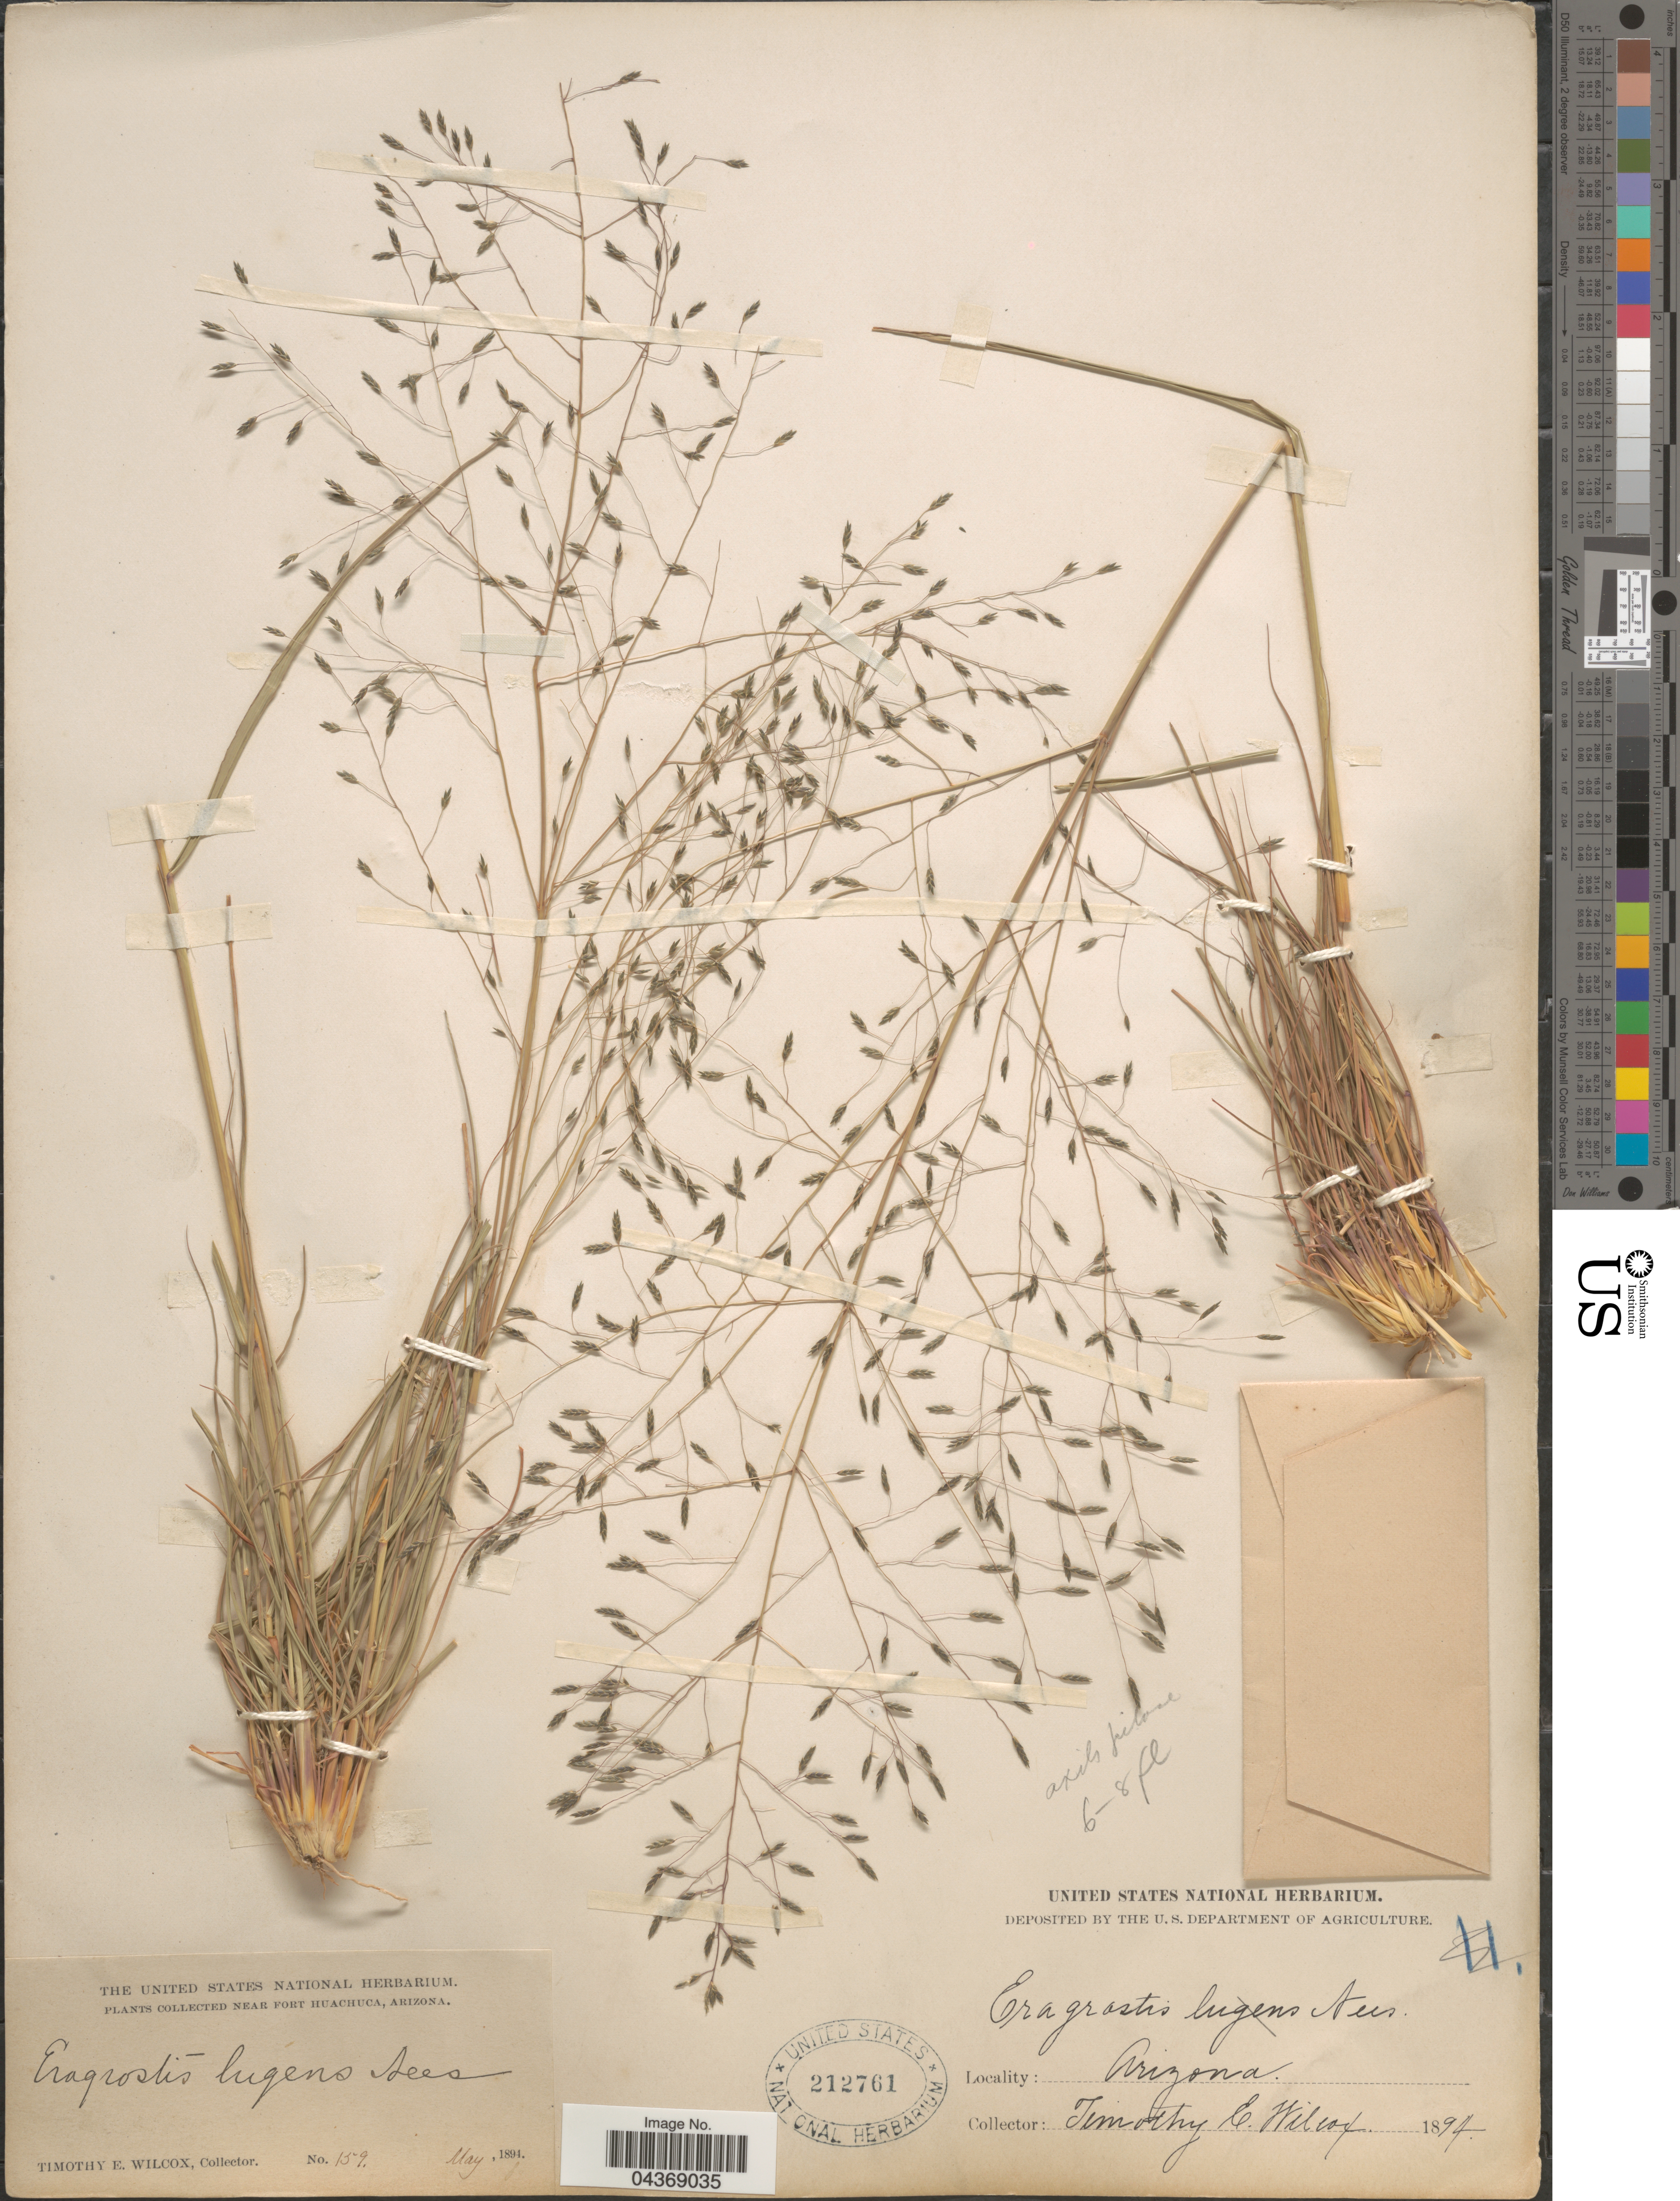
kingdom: Plantae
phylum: Tracheophyta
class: Liliopsida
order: Poales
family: Poaceae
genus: Eragrostis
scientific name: Eragrostis intermedia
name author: Hitchc.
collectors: T. E. Wilcox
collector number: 159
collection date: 1894-05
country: United States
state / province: Arizona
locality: Near Fort Huachuca.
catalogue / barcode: US 212761